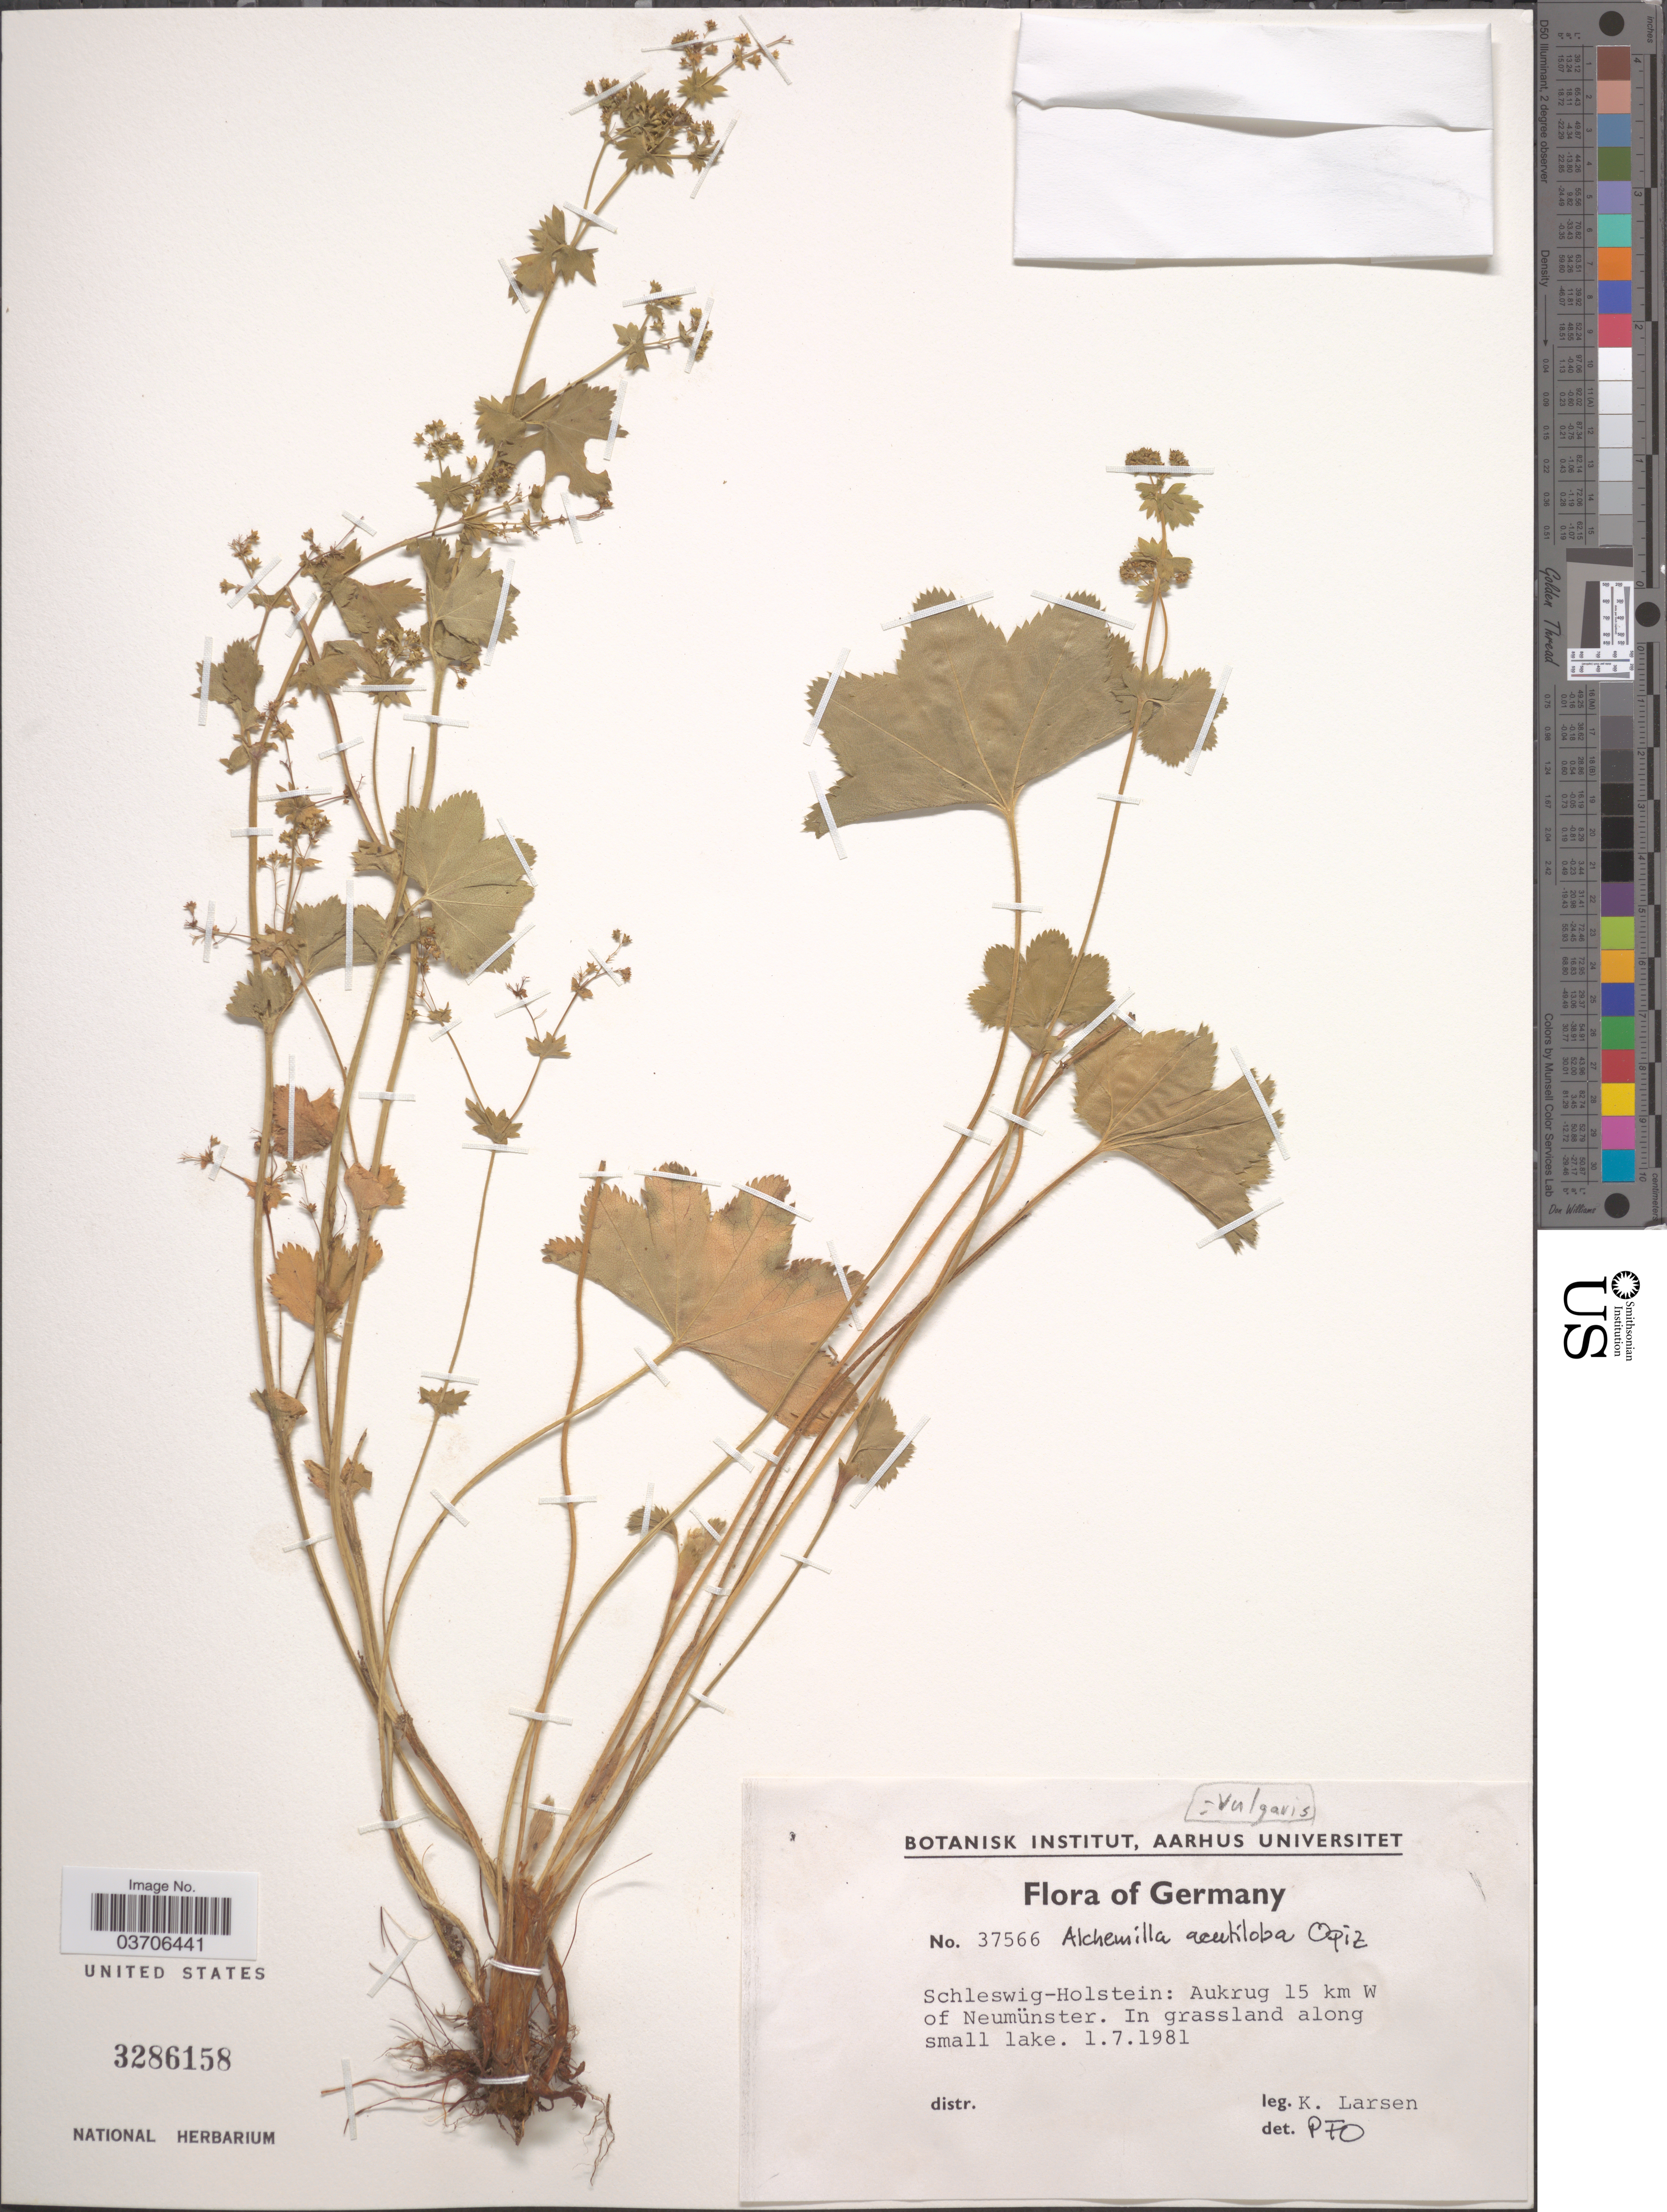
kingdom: Plantae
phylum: Tracheophyta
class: Magnoliopsida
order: Rosales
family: Rosaceae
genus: Alchemilla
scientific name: Alchemilla vulgaris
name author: L.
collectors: K. Larsen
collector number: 37566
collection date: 1981-07-01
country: Germany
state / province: Schleswig-Holstein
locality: Aukrug 15 km W of Neumünster.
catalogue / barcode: US 3286158